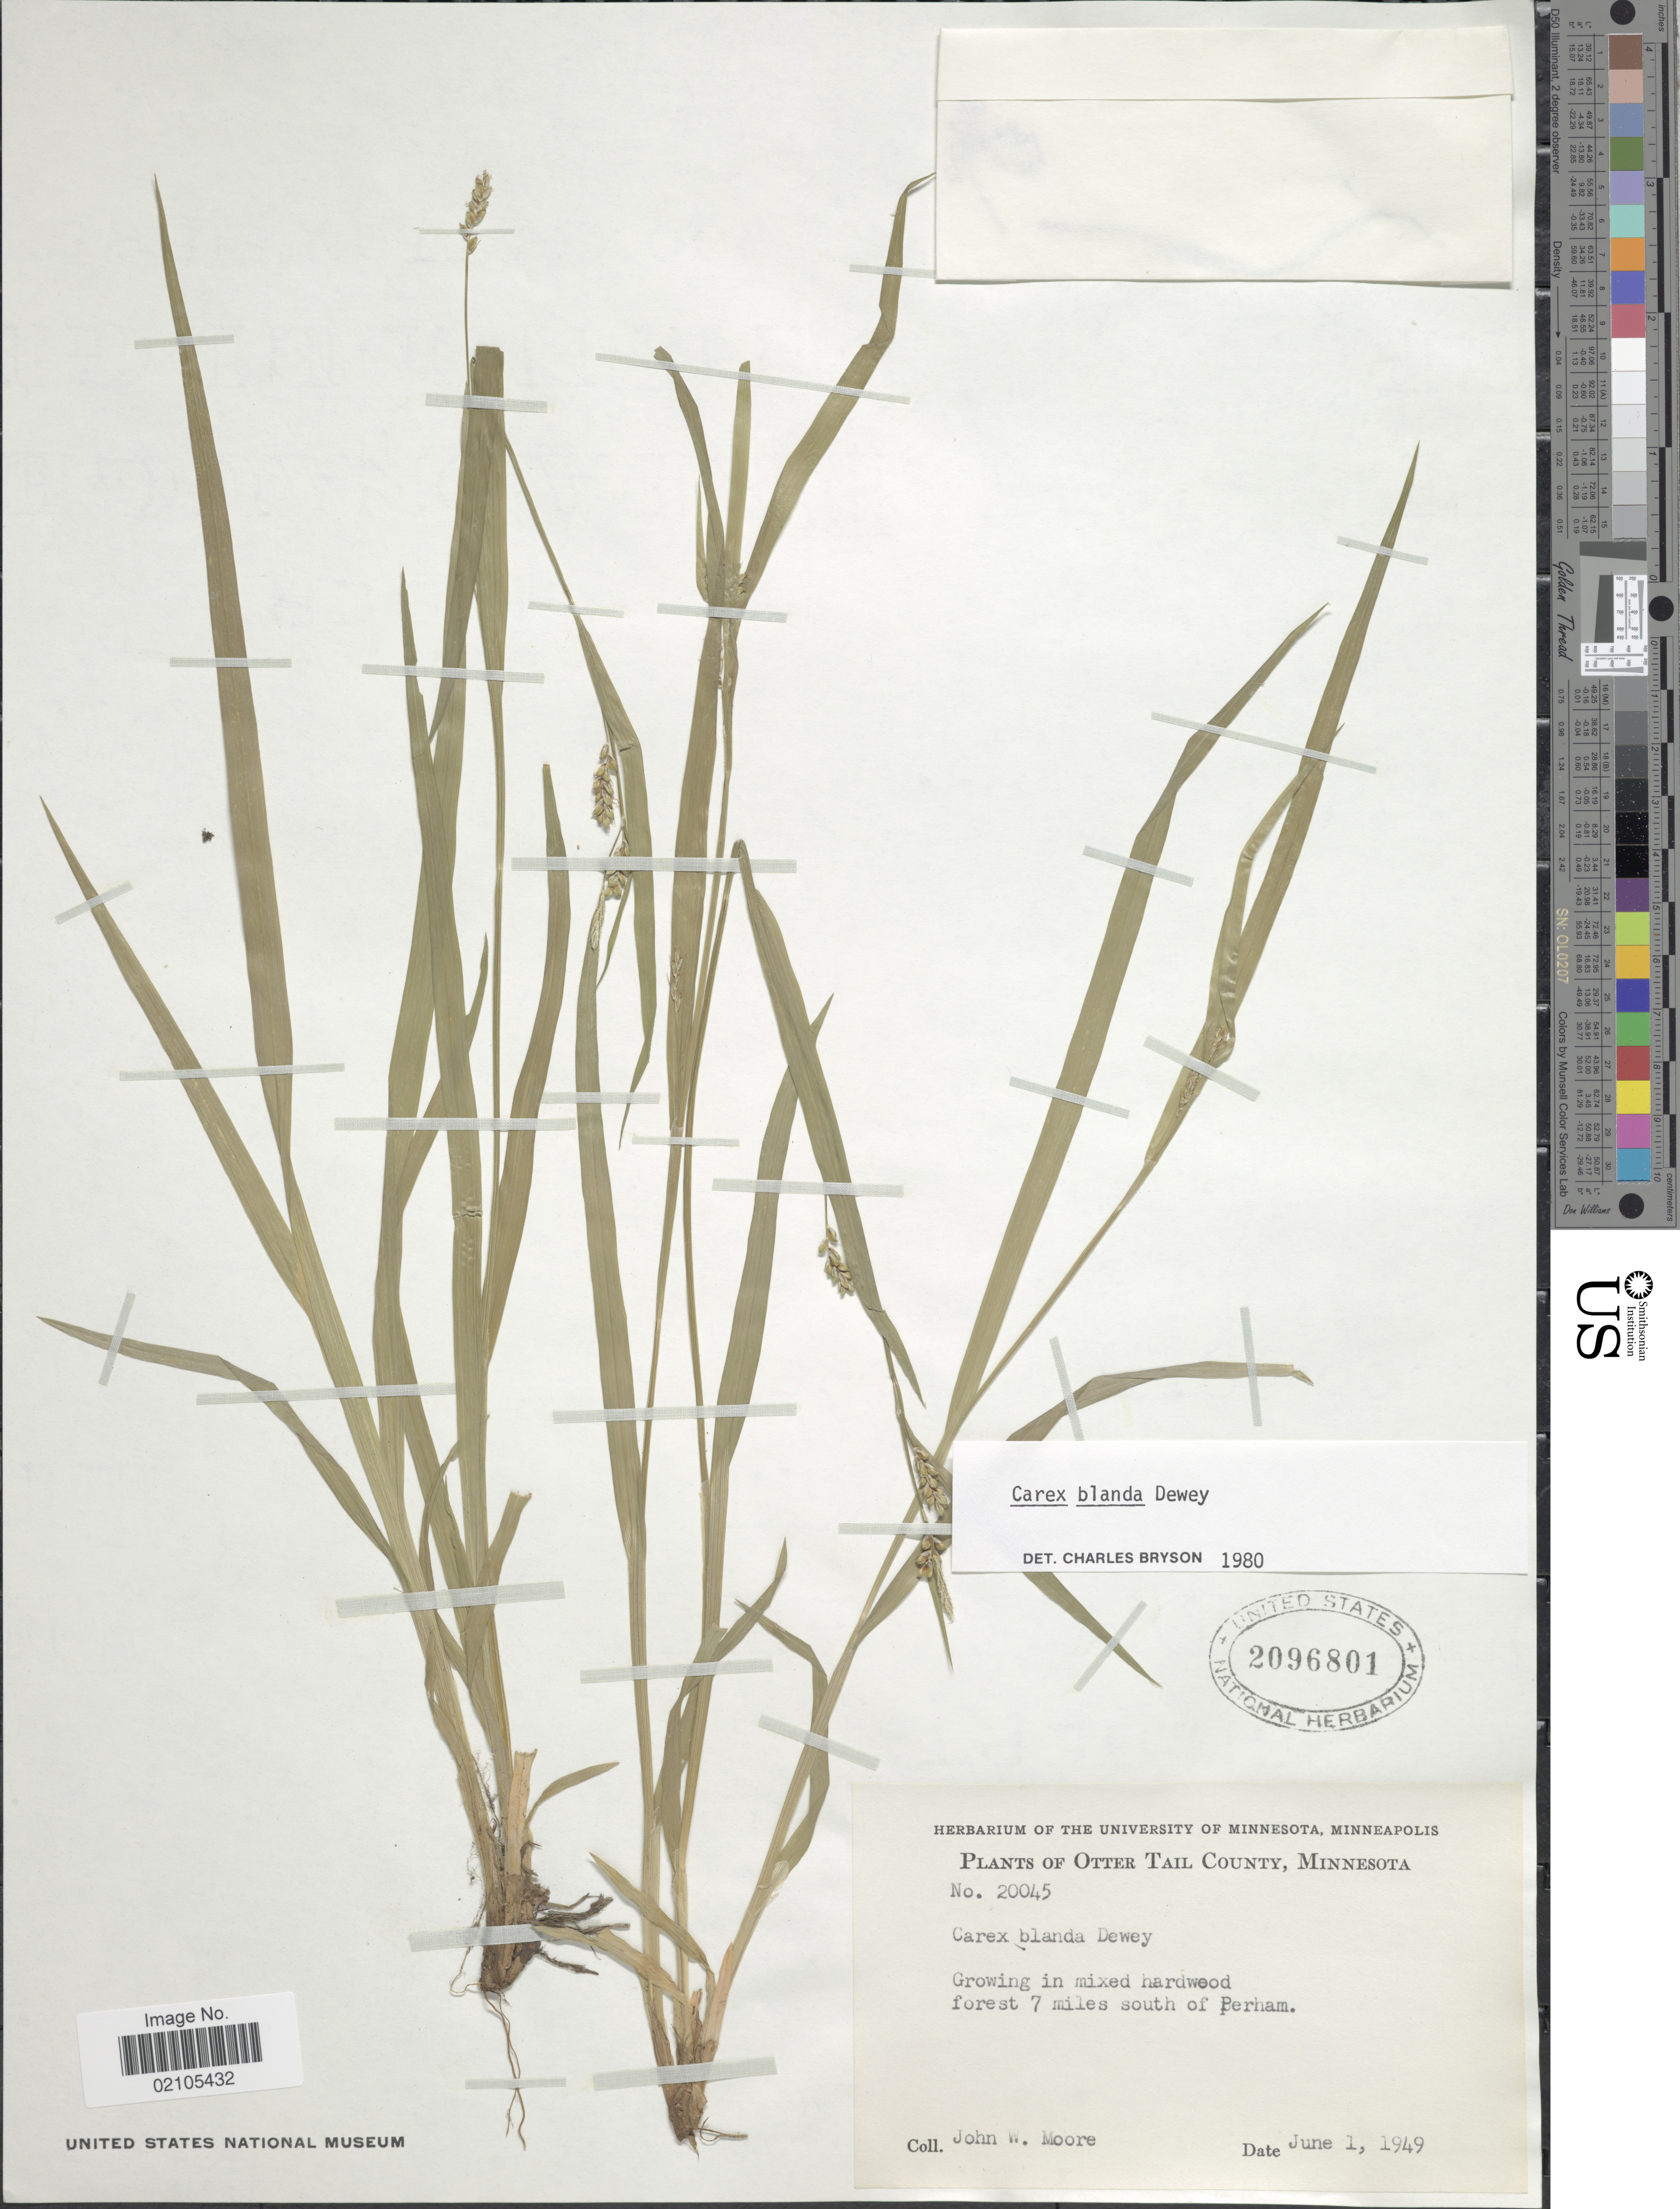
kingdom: Plantae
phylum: Tracheophyta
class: Liliopsida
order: Poales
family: Cyperaceae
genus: Carex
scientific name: Carex blanda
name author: Dewey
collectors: J. Moore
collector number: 20045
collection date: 1949-06-01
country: United States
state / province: Minnesota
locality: Otter Tail County. Growing in mixed hardwood forest 7 miles south of Perham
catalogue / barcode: US 2096801